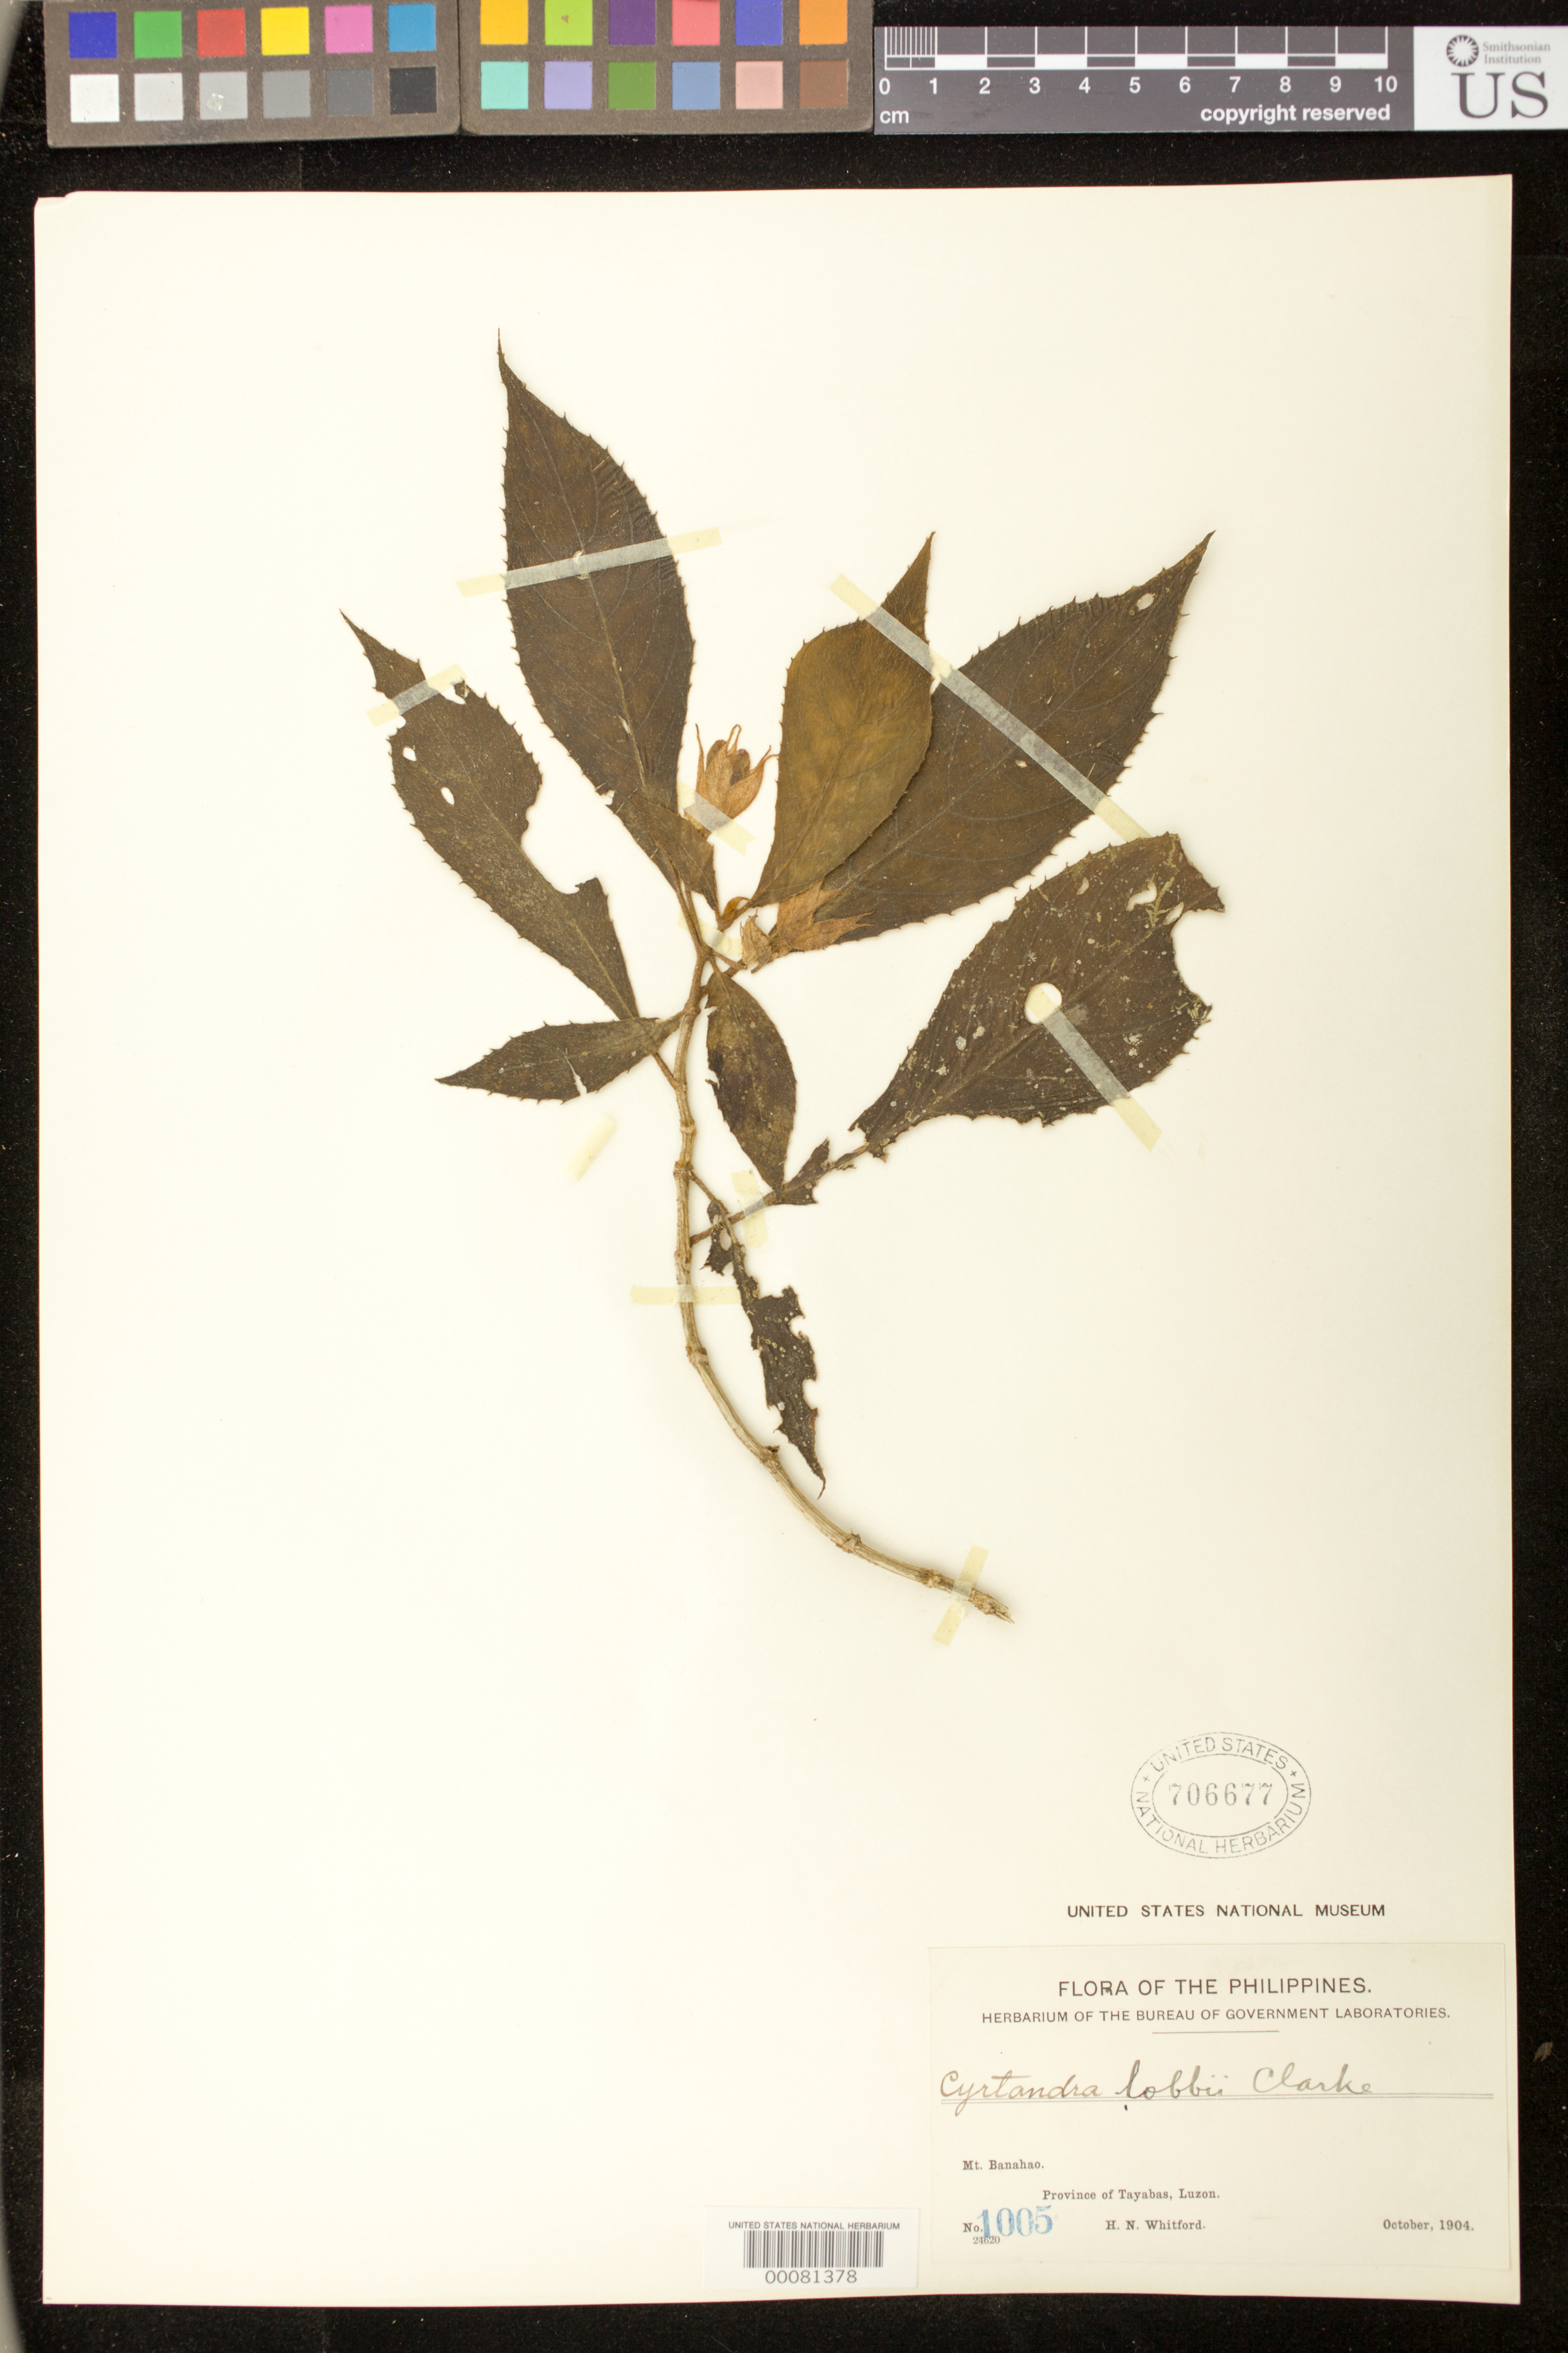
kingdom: Plantae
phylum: Tracheophyta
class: Magnoliopsida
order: Lamiales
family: Gesneriaceae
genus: Cyrtandra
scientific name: Cyrtandra lobbii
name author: C.B. Clarke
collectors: H. N. Whitford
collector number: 1005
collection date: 1904-09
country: Philippines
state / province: Calabarzon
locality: Mt. Banahao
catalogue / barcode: US 706677